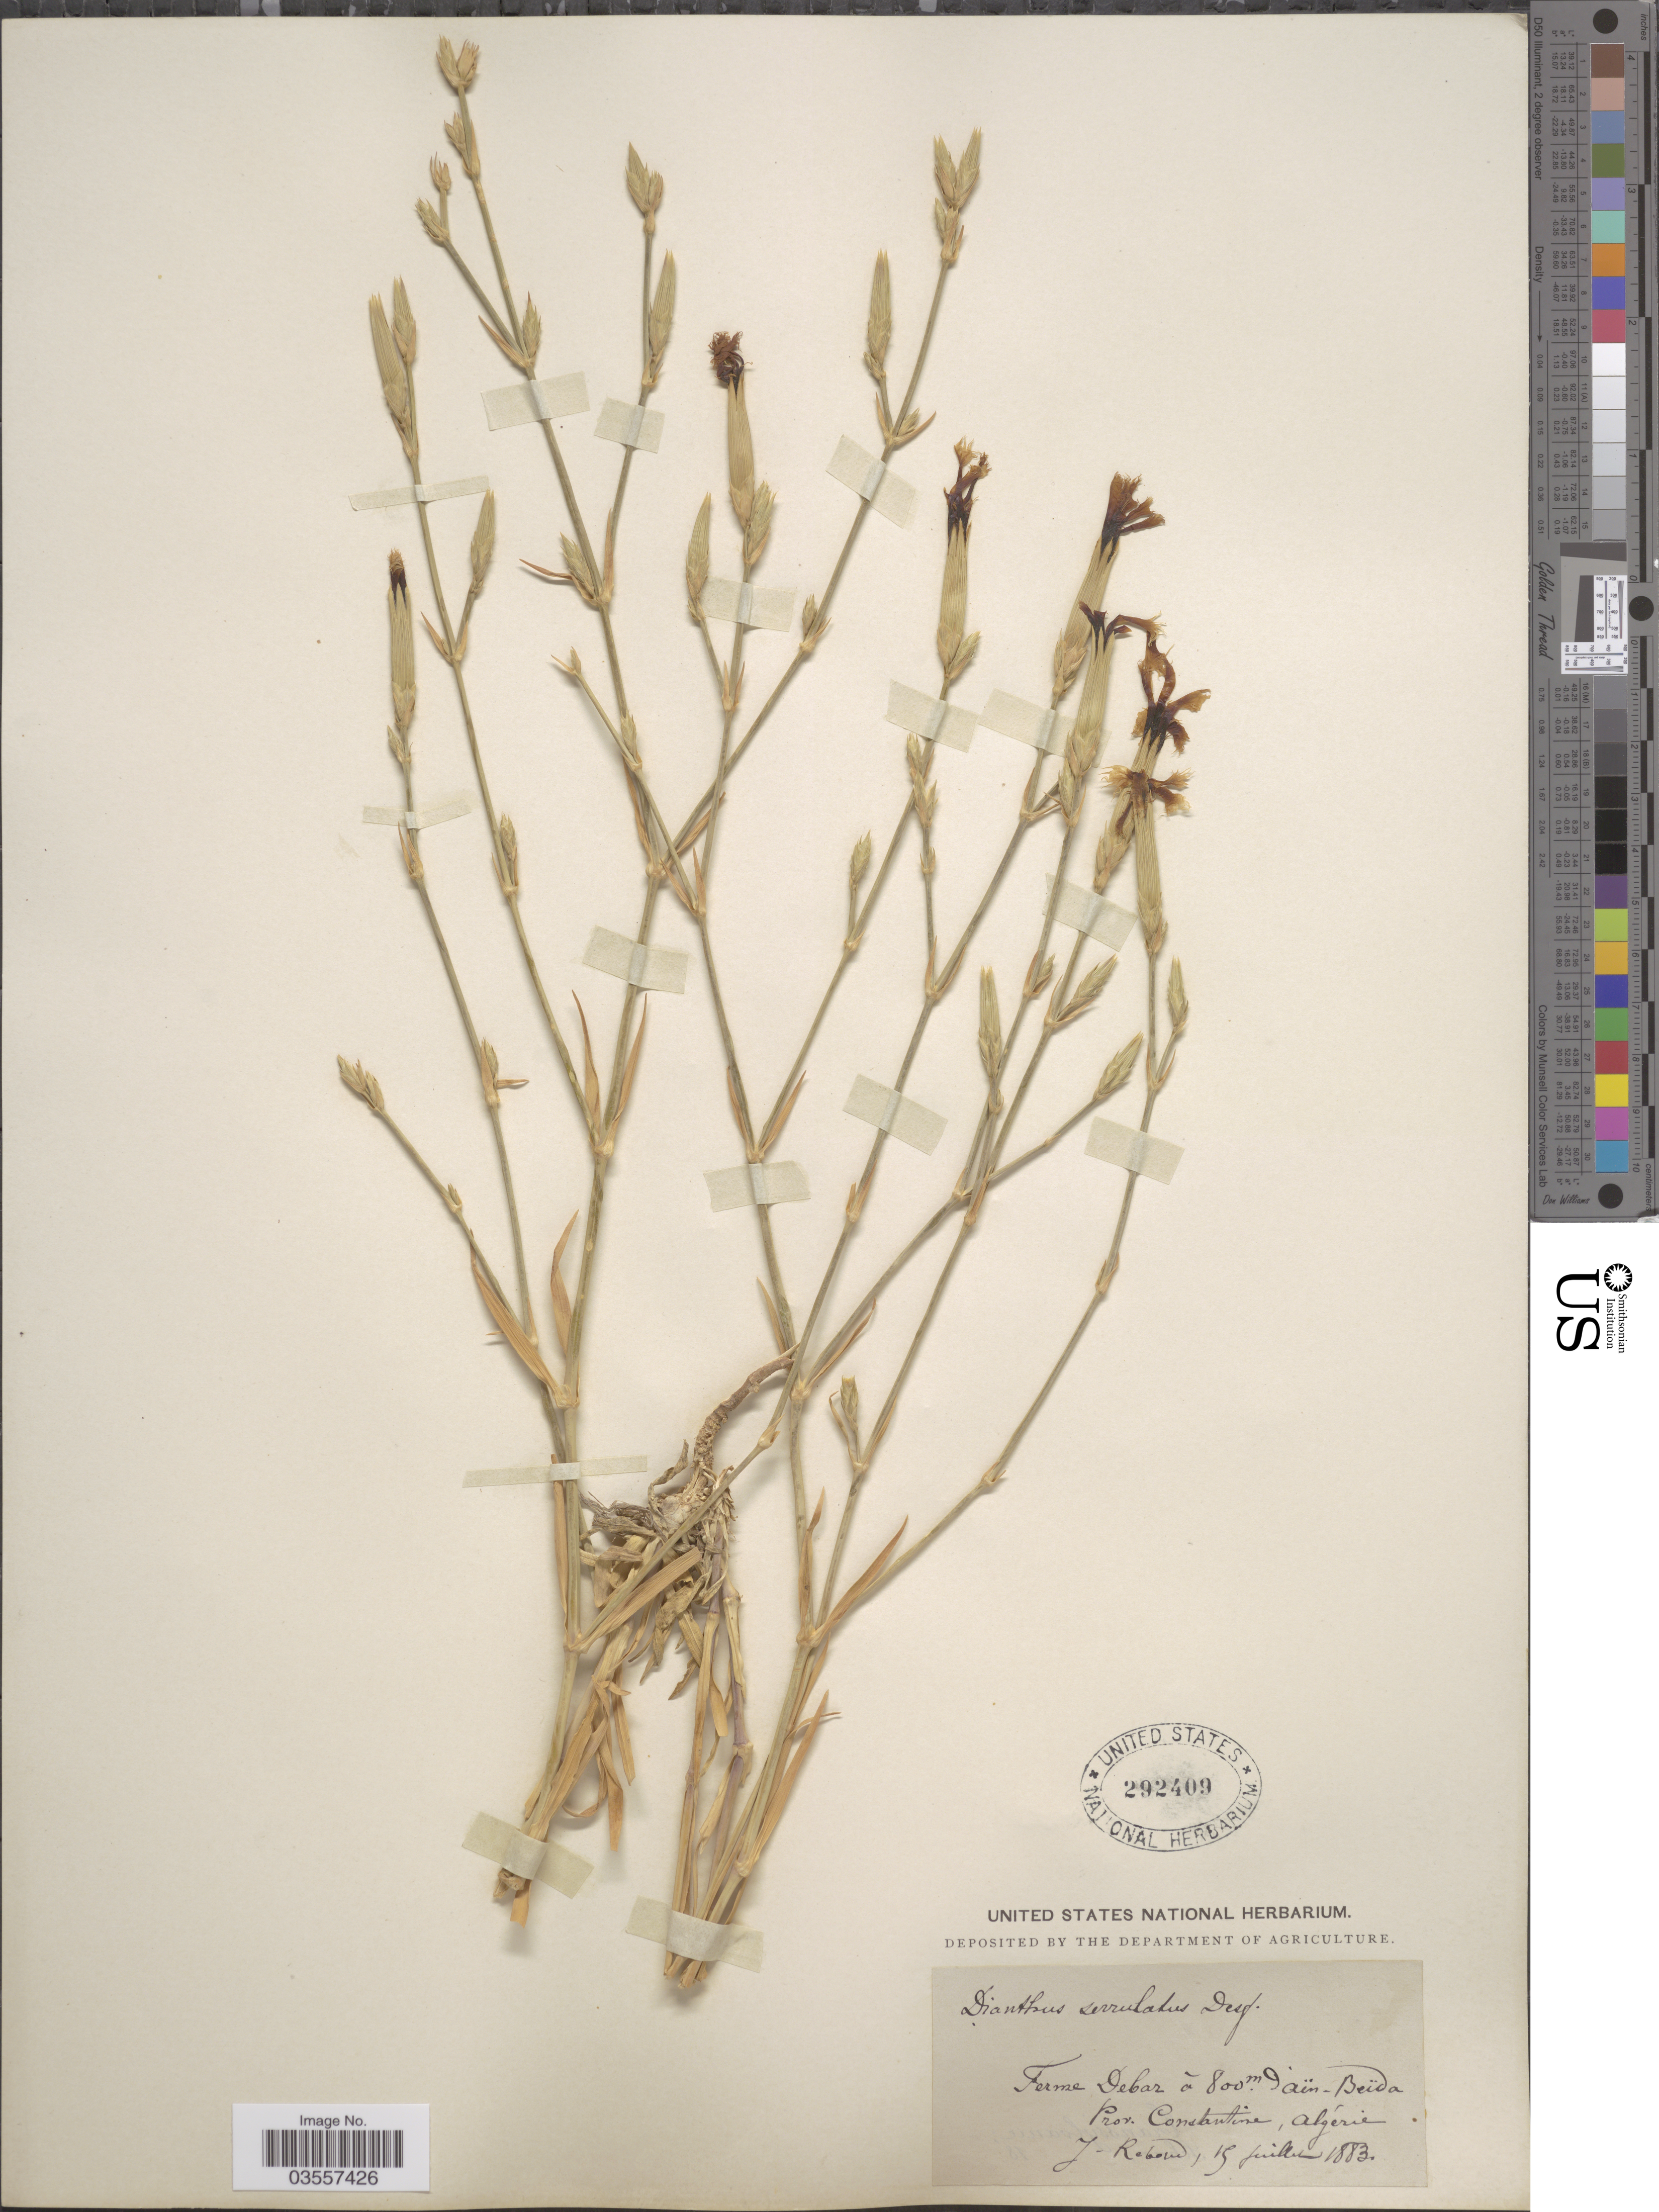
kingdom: Plantae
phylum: Tracheophyta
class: Magnoliopsida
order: Caryophyllales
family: Caryophyllaceae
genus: Dianthus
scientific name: Dianthus serrulatus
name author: Desf.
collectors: J. Reboud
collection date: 1883-07-15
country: Algeria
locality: Ferme Debar, Aïn-Beïda. Prov. Constantine.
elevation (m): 800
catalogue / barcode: US 292409